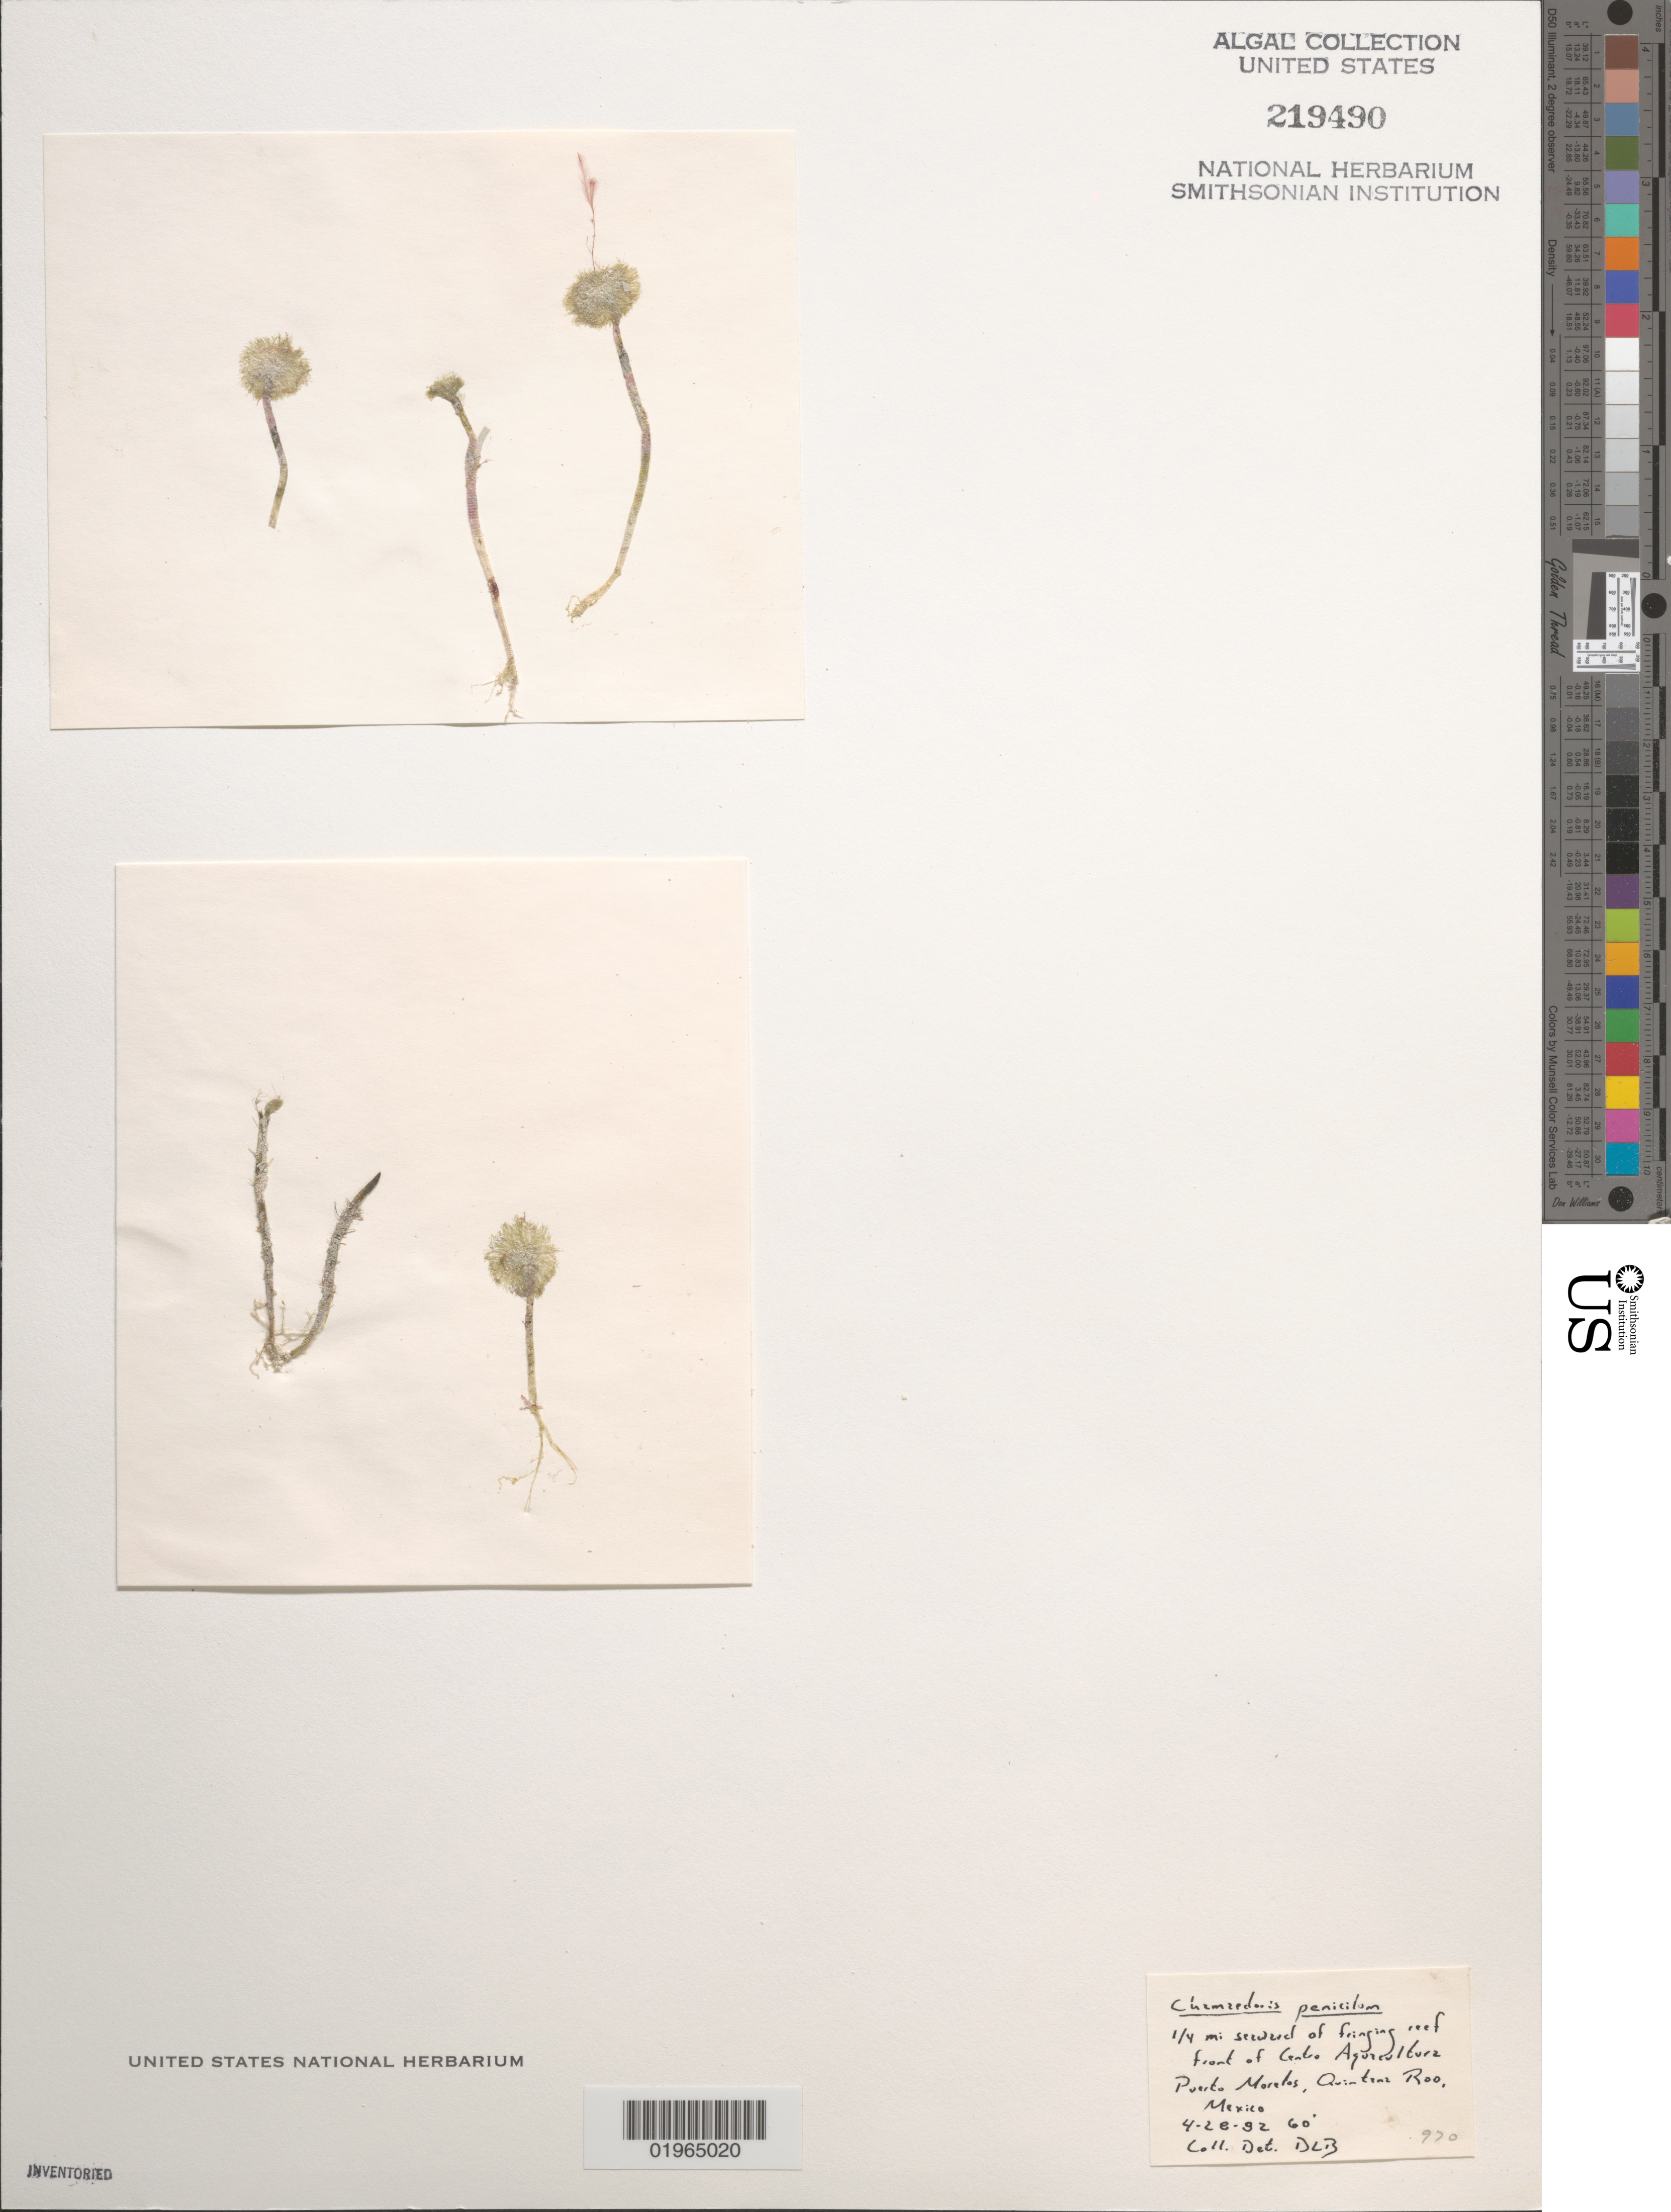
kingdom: Plantae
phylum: Chlorophyta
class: Ulvophyceae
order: Siphonocladales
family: Siphonocladaceae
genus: Chamaedoris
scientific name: Chamaedoris peniculum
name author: (J. Ellis & Sol.) Kuntze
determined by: Ballantine, D. L.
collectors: D.L. Ballantine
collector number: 970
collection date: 1982-04-28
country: Mexico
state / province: Quintana Roo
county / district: Puerto Morelos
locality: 1/4 mi seaward of fringing reef in front of Centro Aquacultura.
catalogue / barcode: US 219490